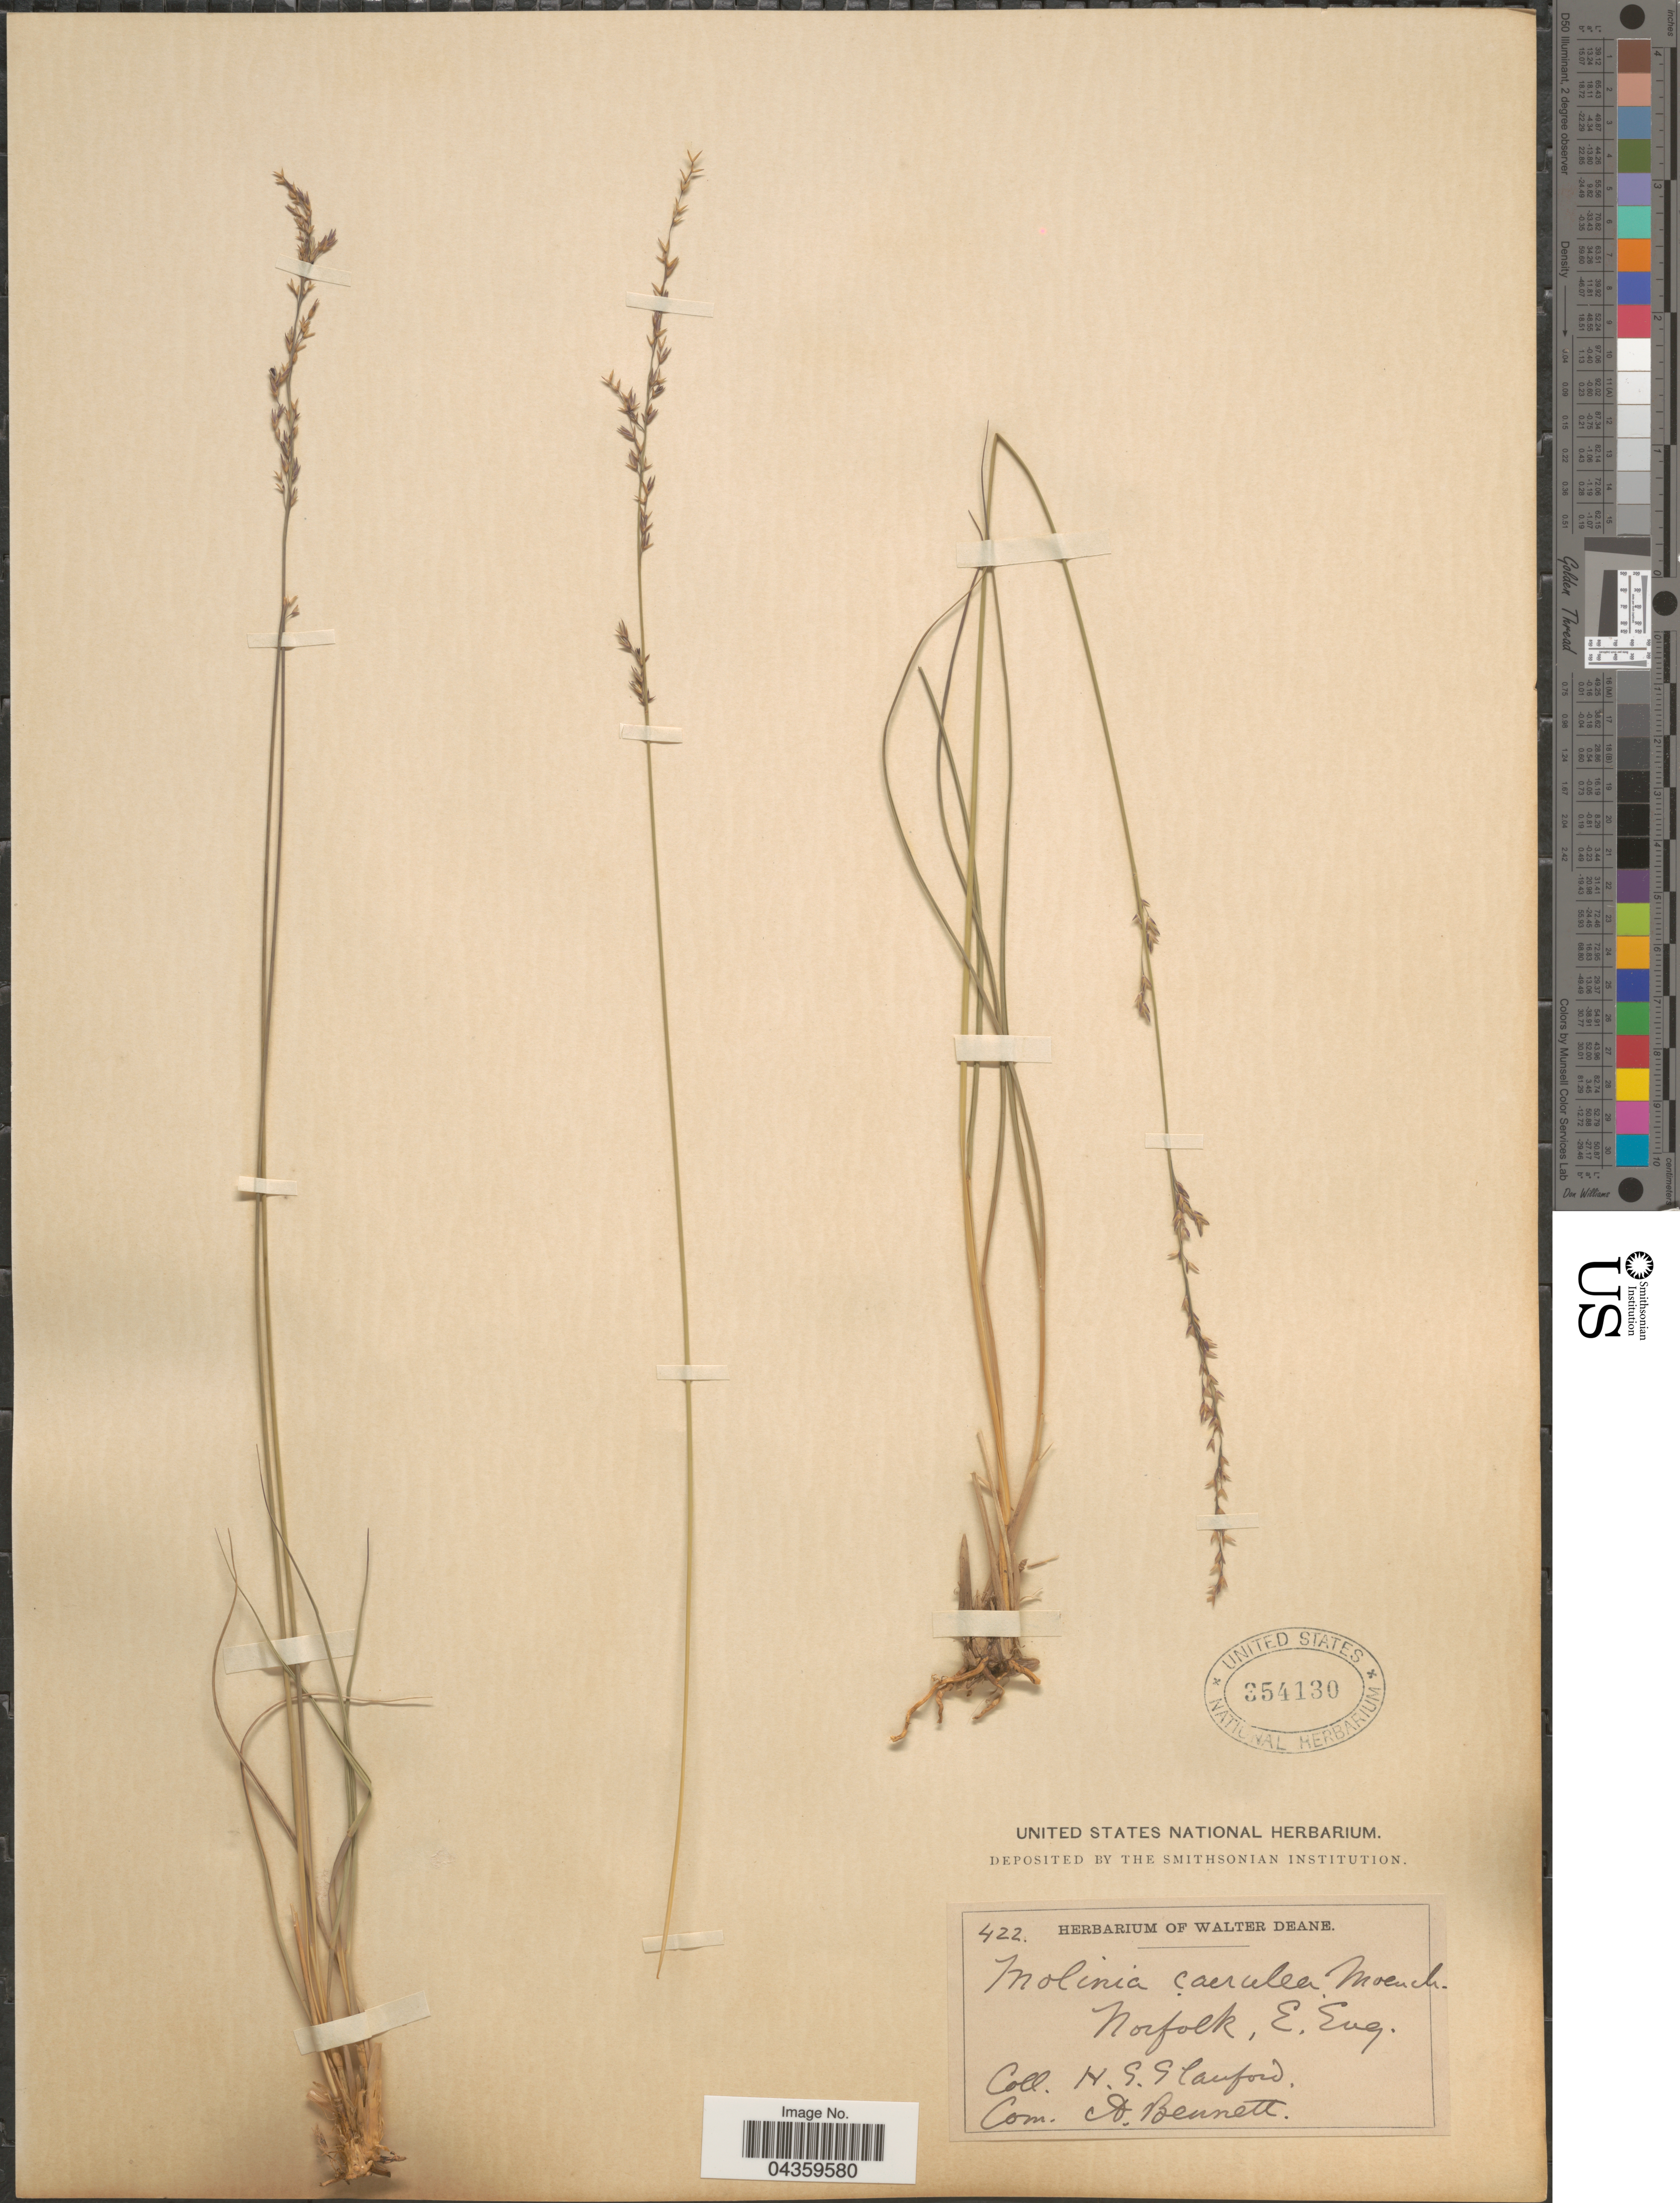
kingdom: Plantae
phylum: Tracheophyta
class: Liliopsida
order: Poales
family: Poaceae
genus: Molinia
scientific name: Molinia caerulea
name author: (L.) Moench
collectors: H. Glanpuh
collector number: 422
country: United Kingdom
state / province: England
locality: Norfolk, E. Eng.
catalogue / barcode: US 354130